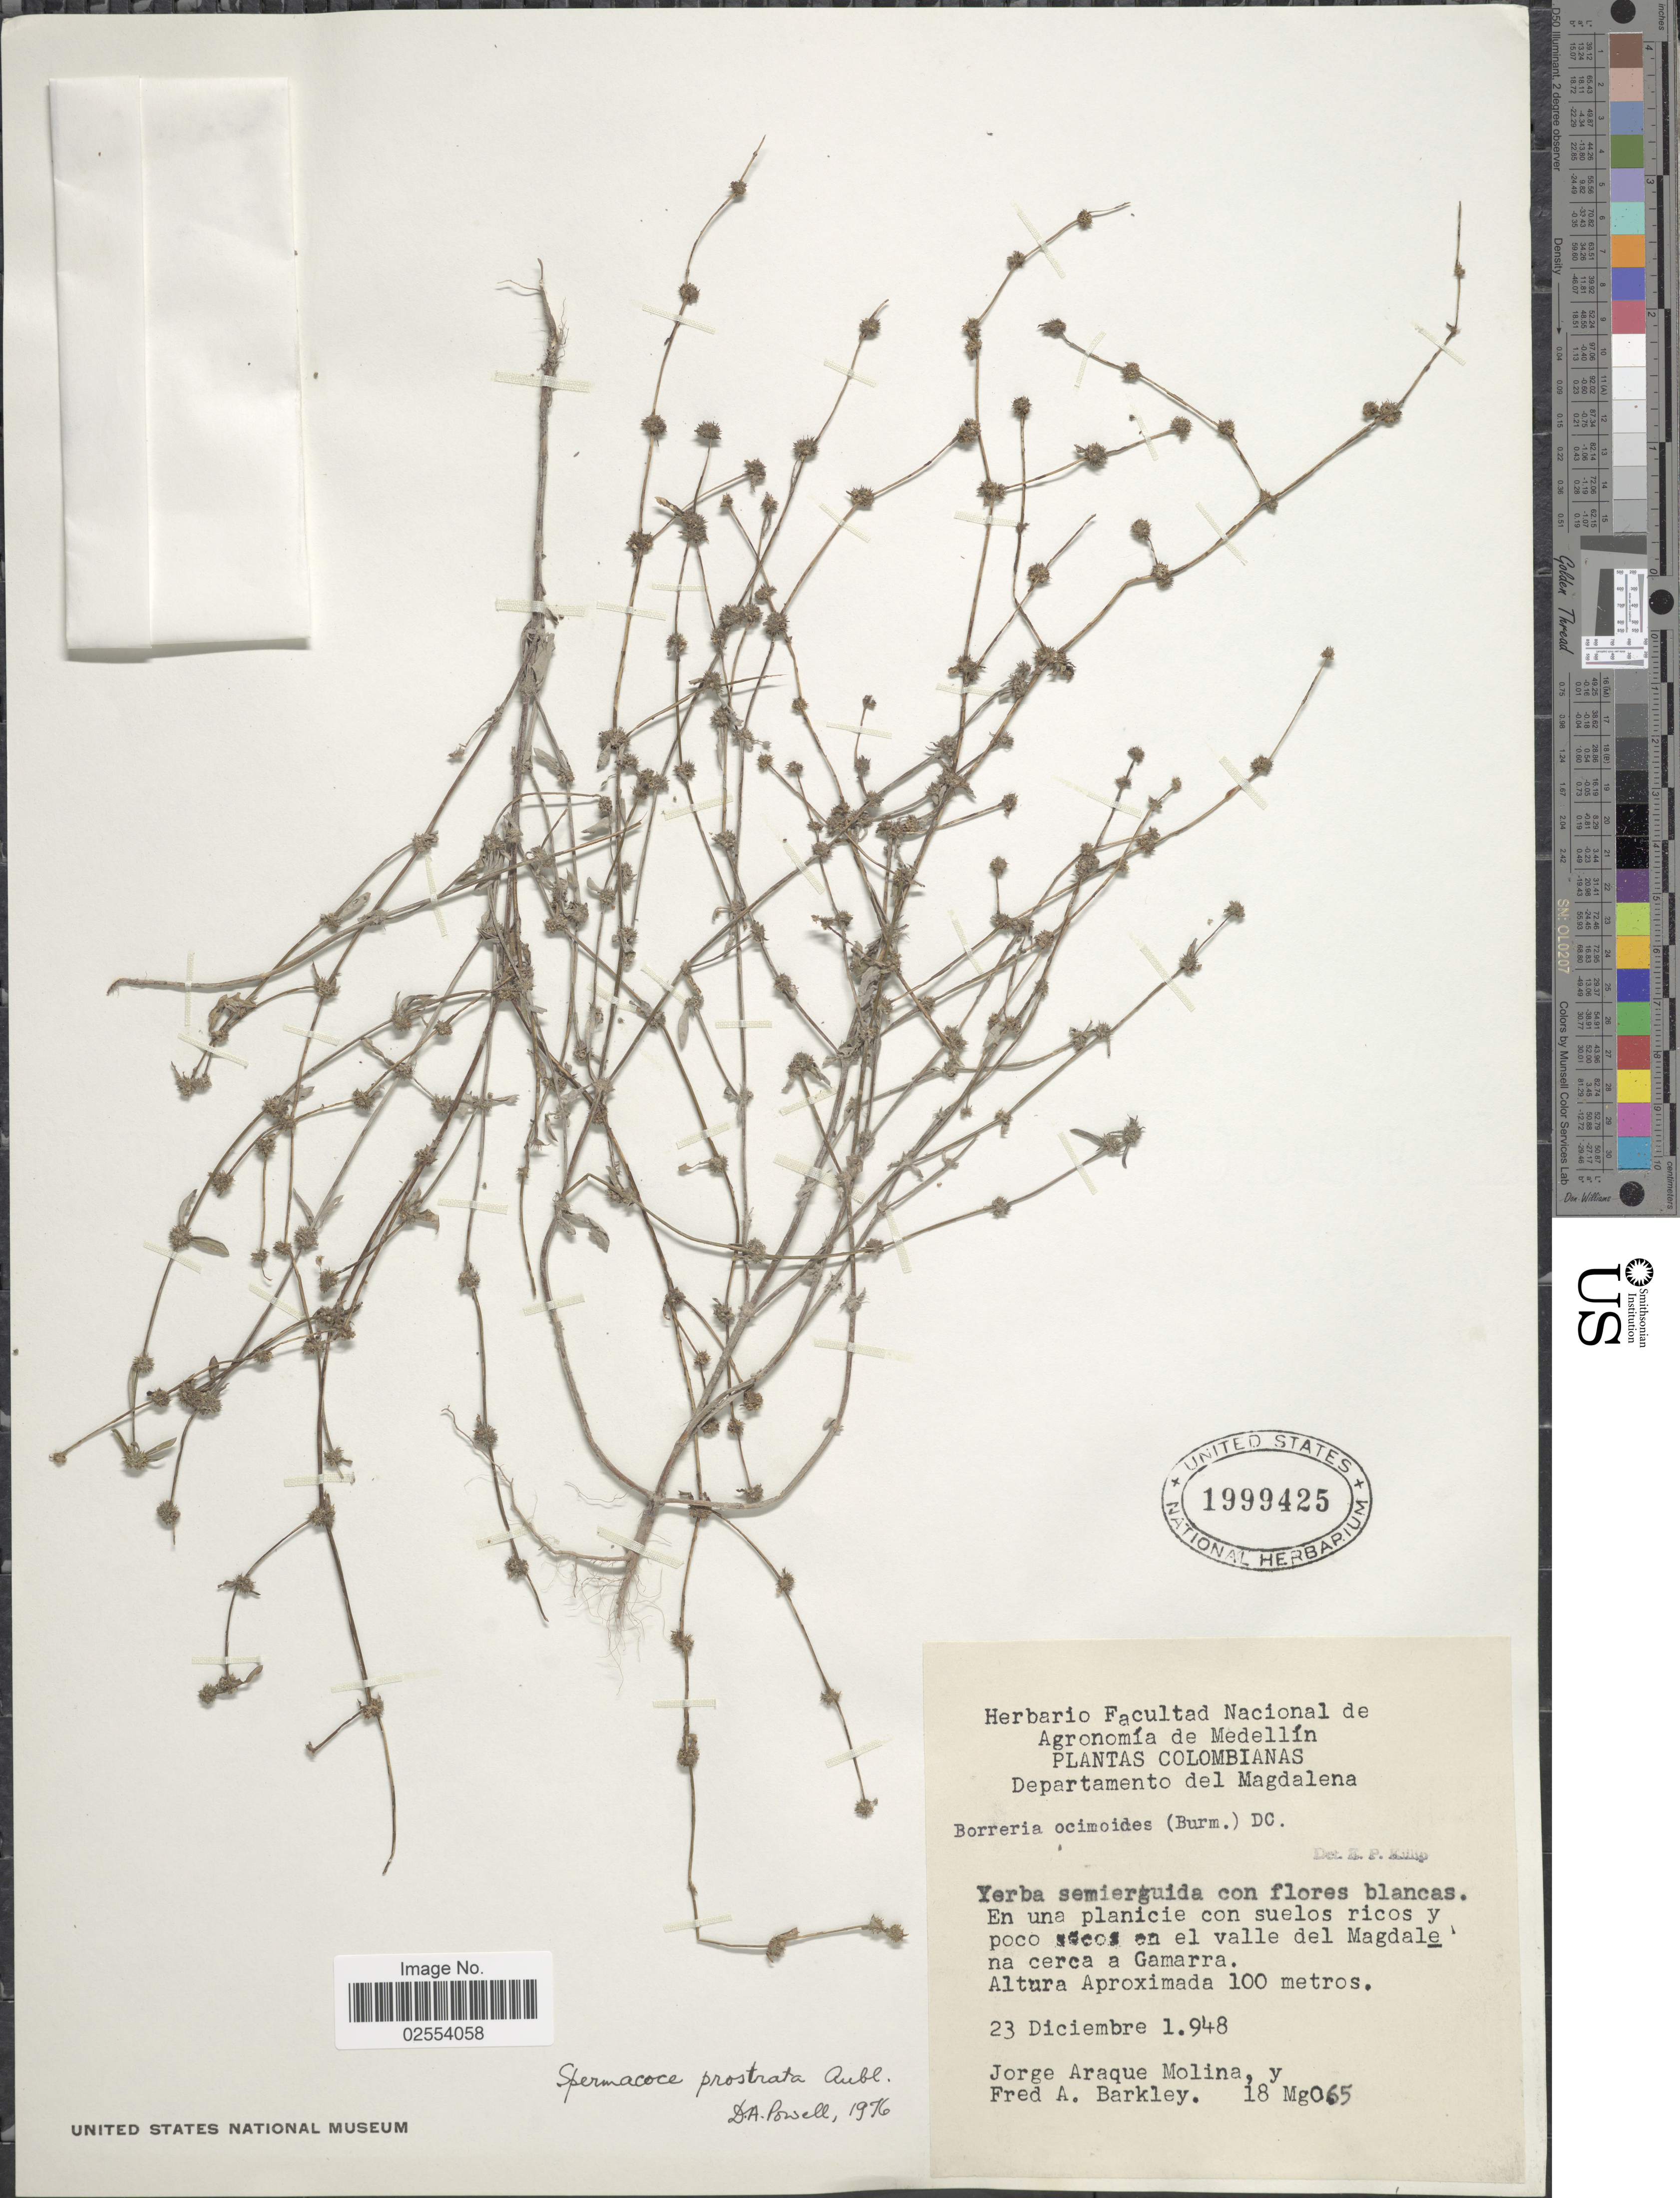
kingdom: Plantae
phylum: Tracheophyta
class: Magnoliopsida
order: Gentianales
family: Rubiaceae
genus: Spermacoce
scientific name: Spermacoce prostrata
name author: Aubl.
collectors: J. Araque Molina & F. A. Barkley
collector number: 18Mg065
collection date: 1948-12-23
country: Colombia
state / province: Magdalena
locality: Departamento del Magdalena, En una planicie con suelos ricos y poco secos en el valle del Magdalena cerca a Gamarra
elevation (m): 100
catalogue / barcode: US 1999425